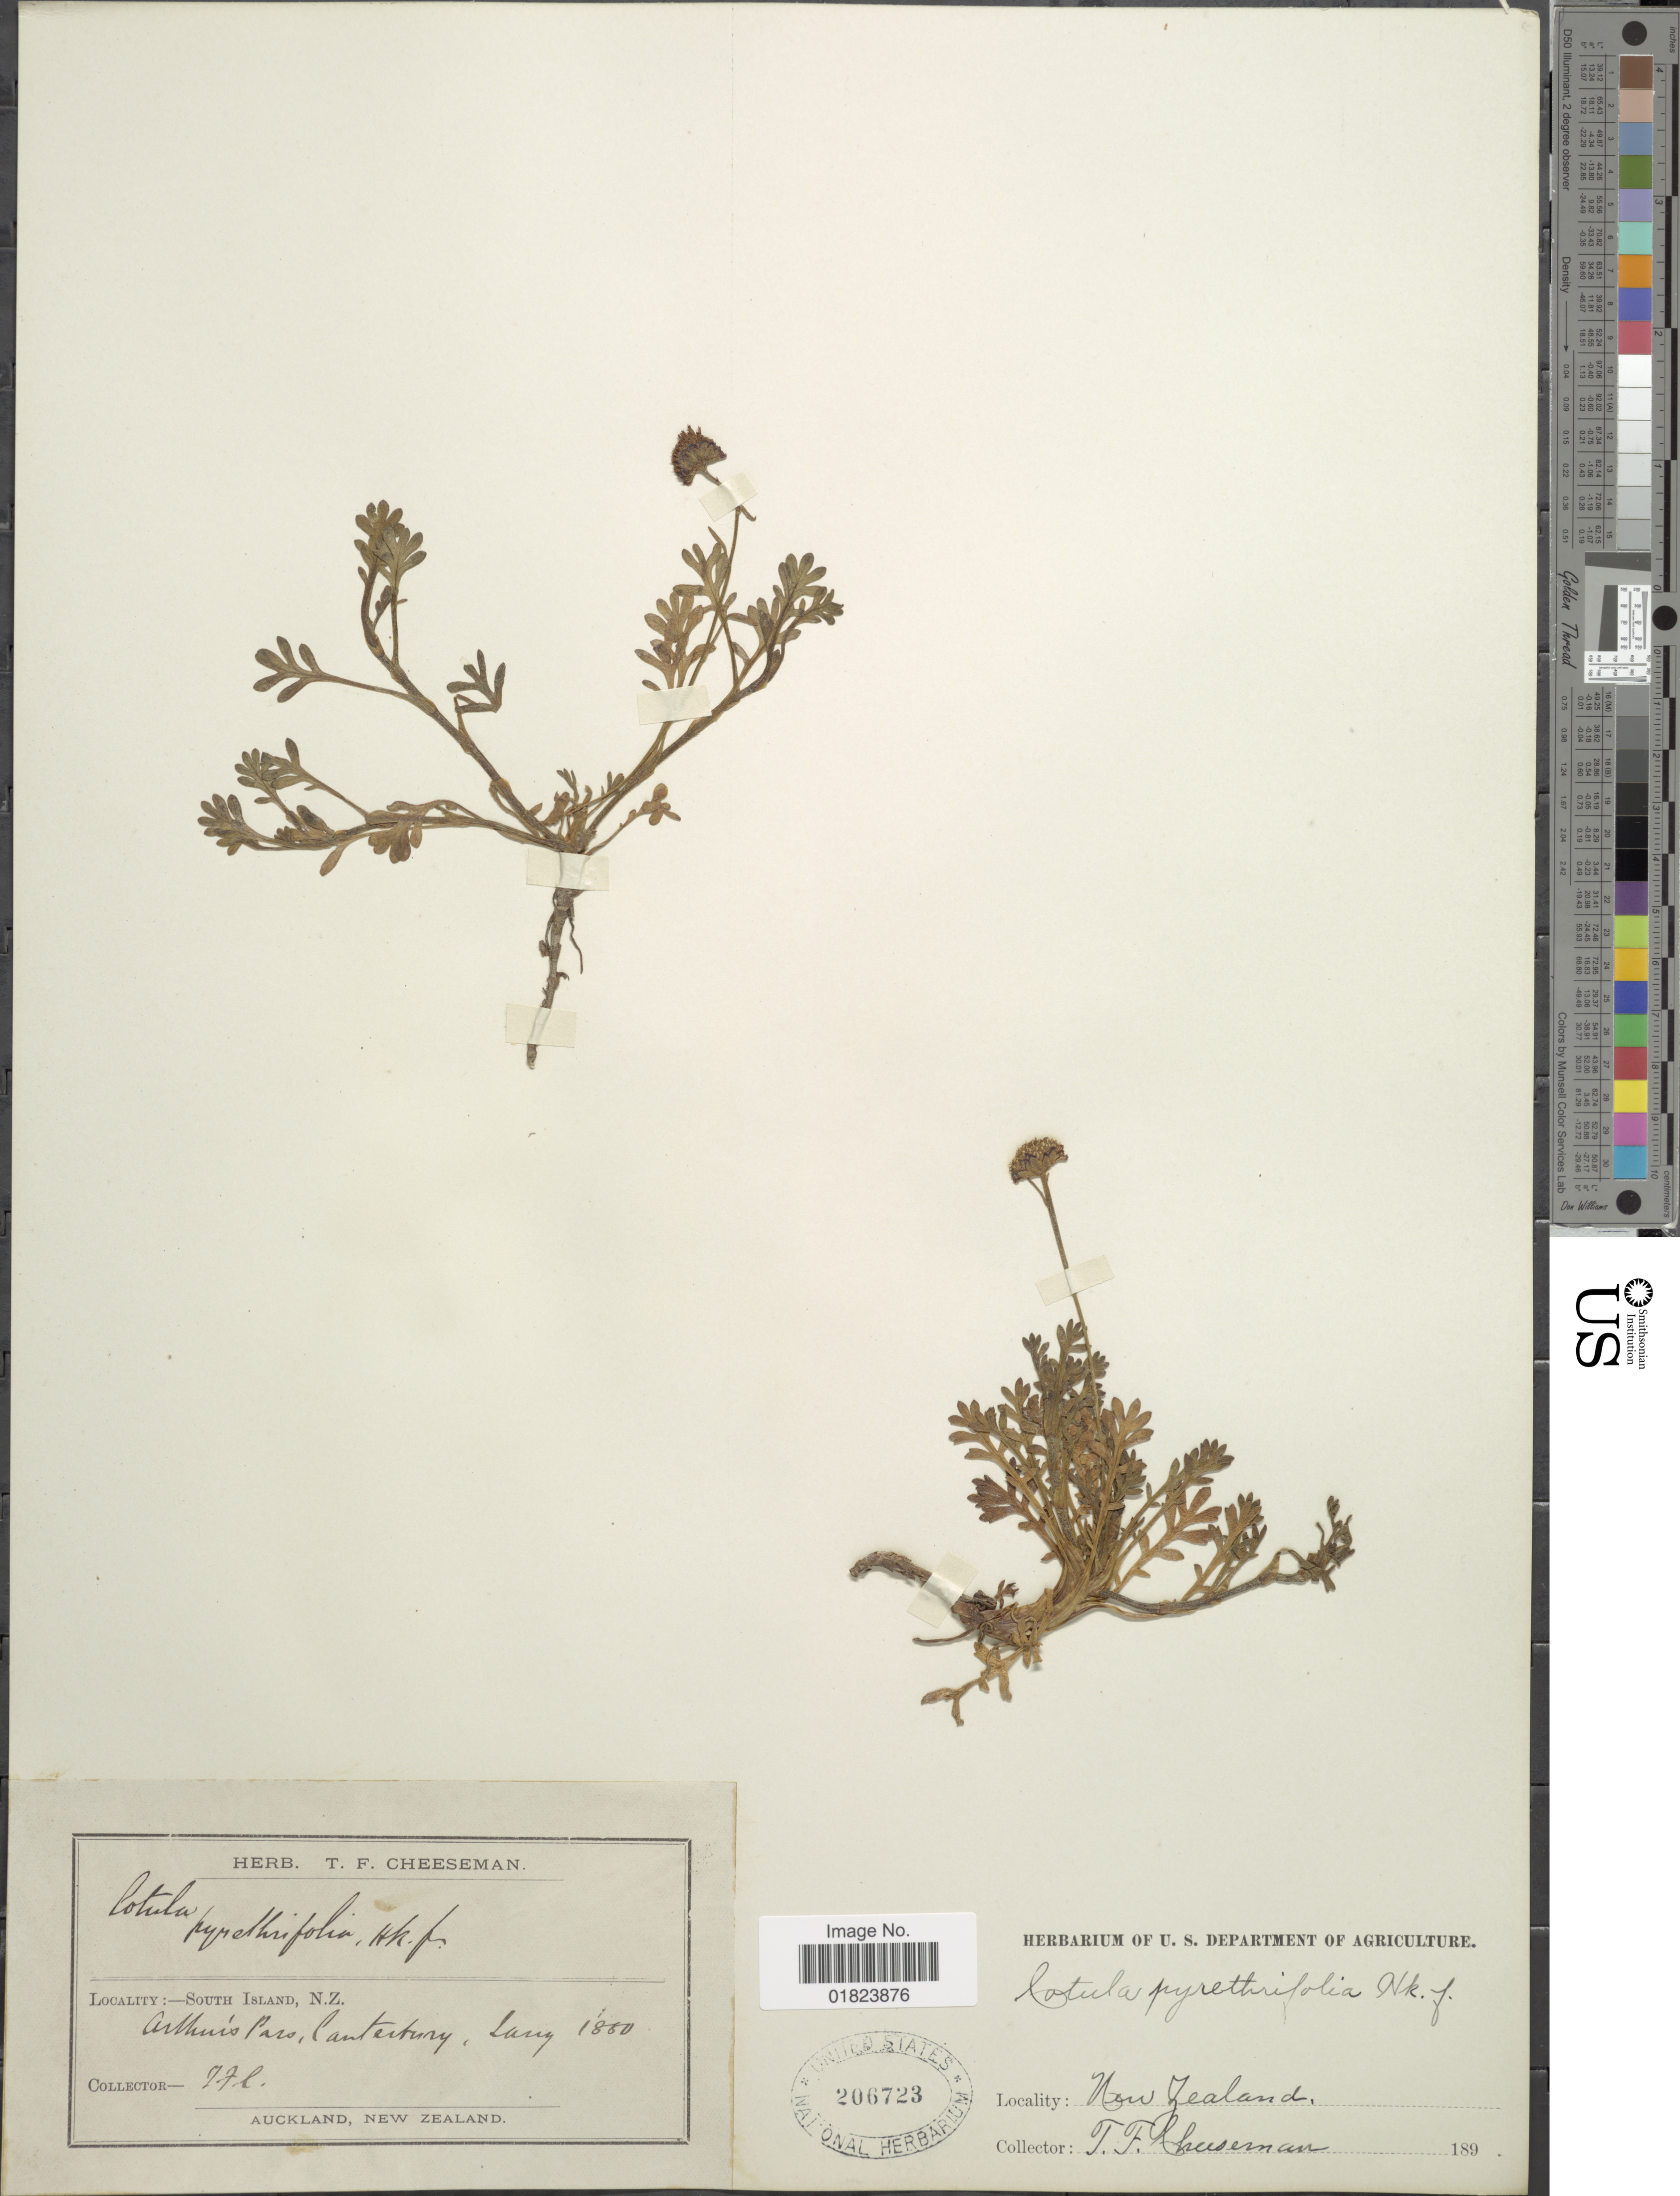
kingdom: Plantae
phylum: Tracheophyta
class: Magnoliopsida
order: Asterales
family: Asteraceae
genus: Cotula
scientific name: Cotula pyrethrifolia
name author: Hook. f.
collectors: T. F. Cheeseman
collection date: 1880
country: New Zealand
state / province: Canterbury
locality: South Island, Arthur's Pass.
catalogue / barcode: US 206723